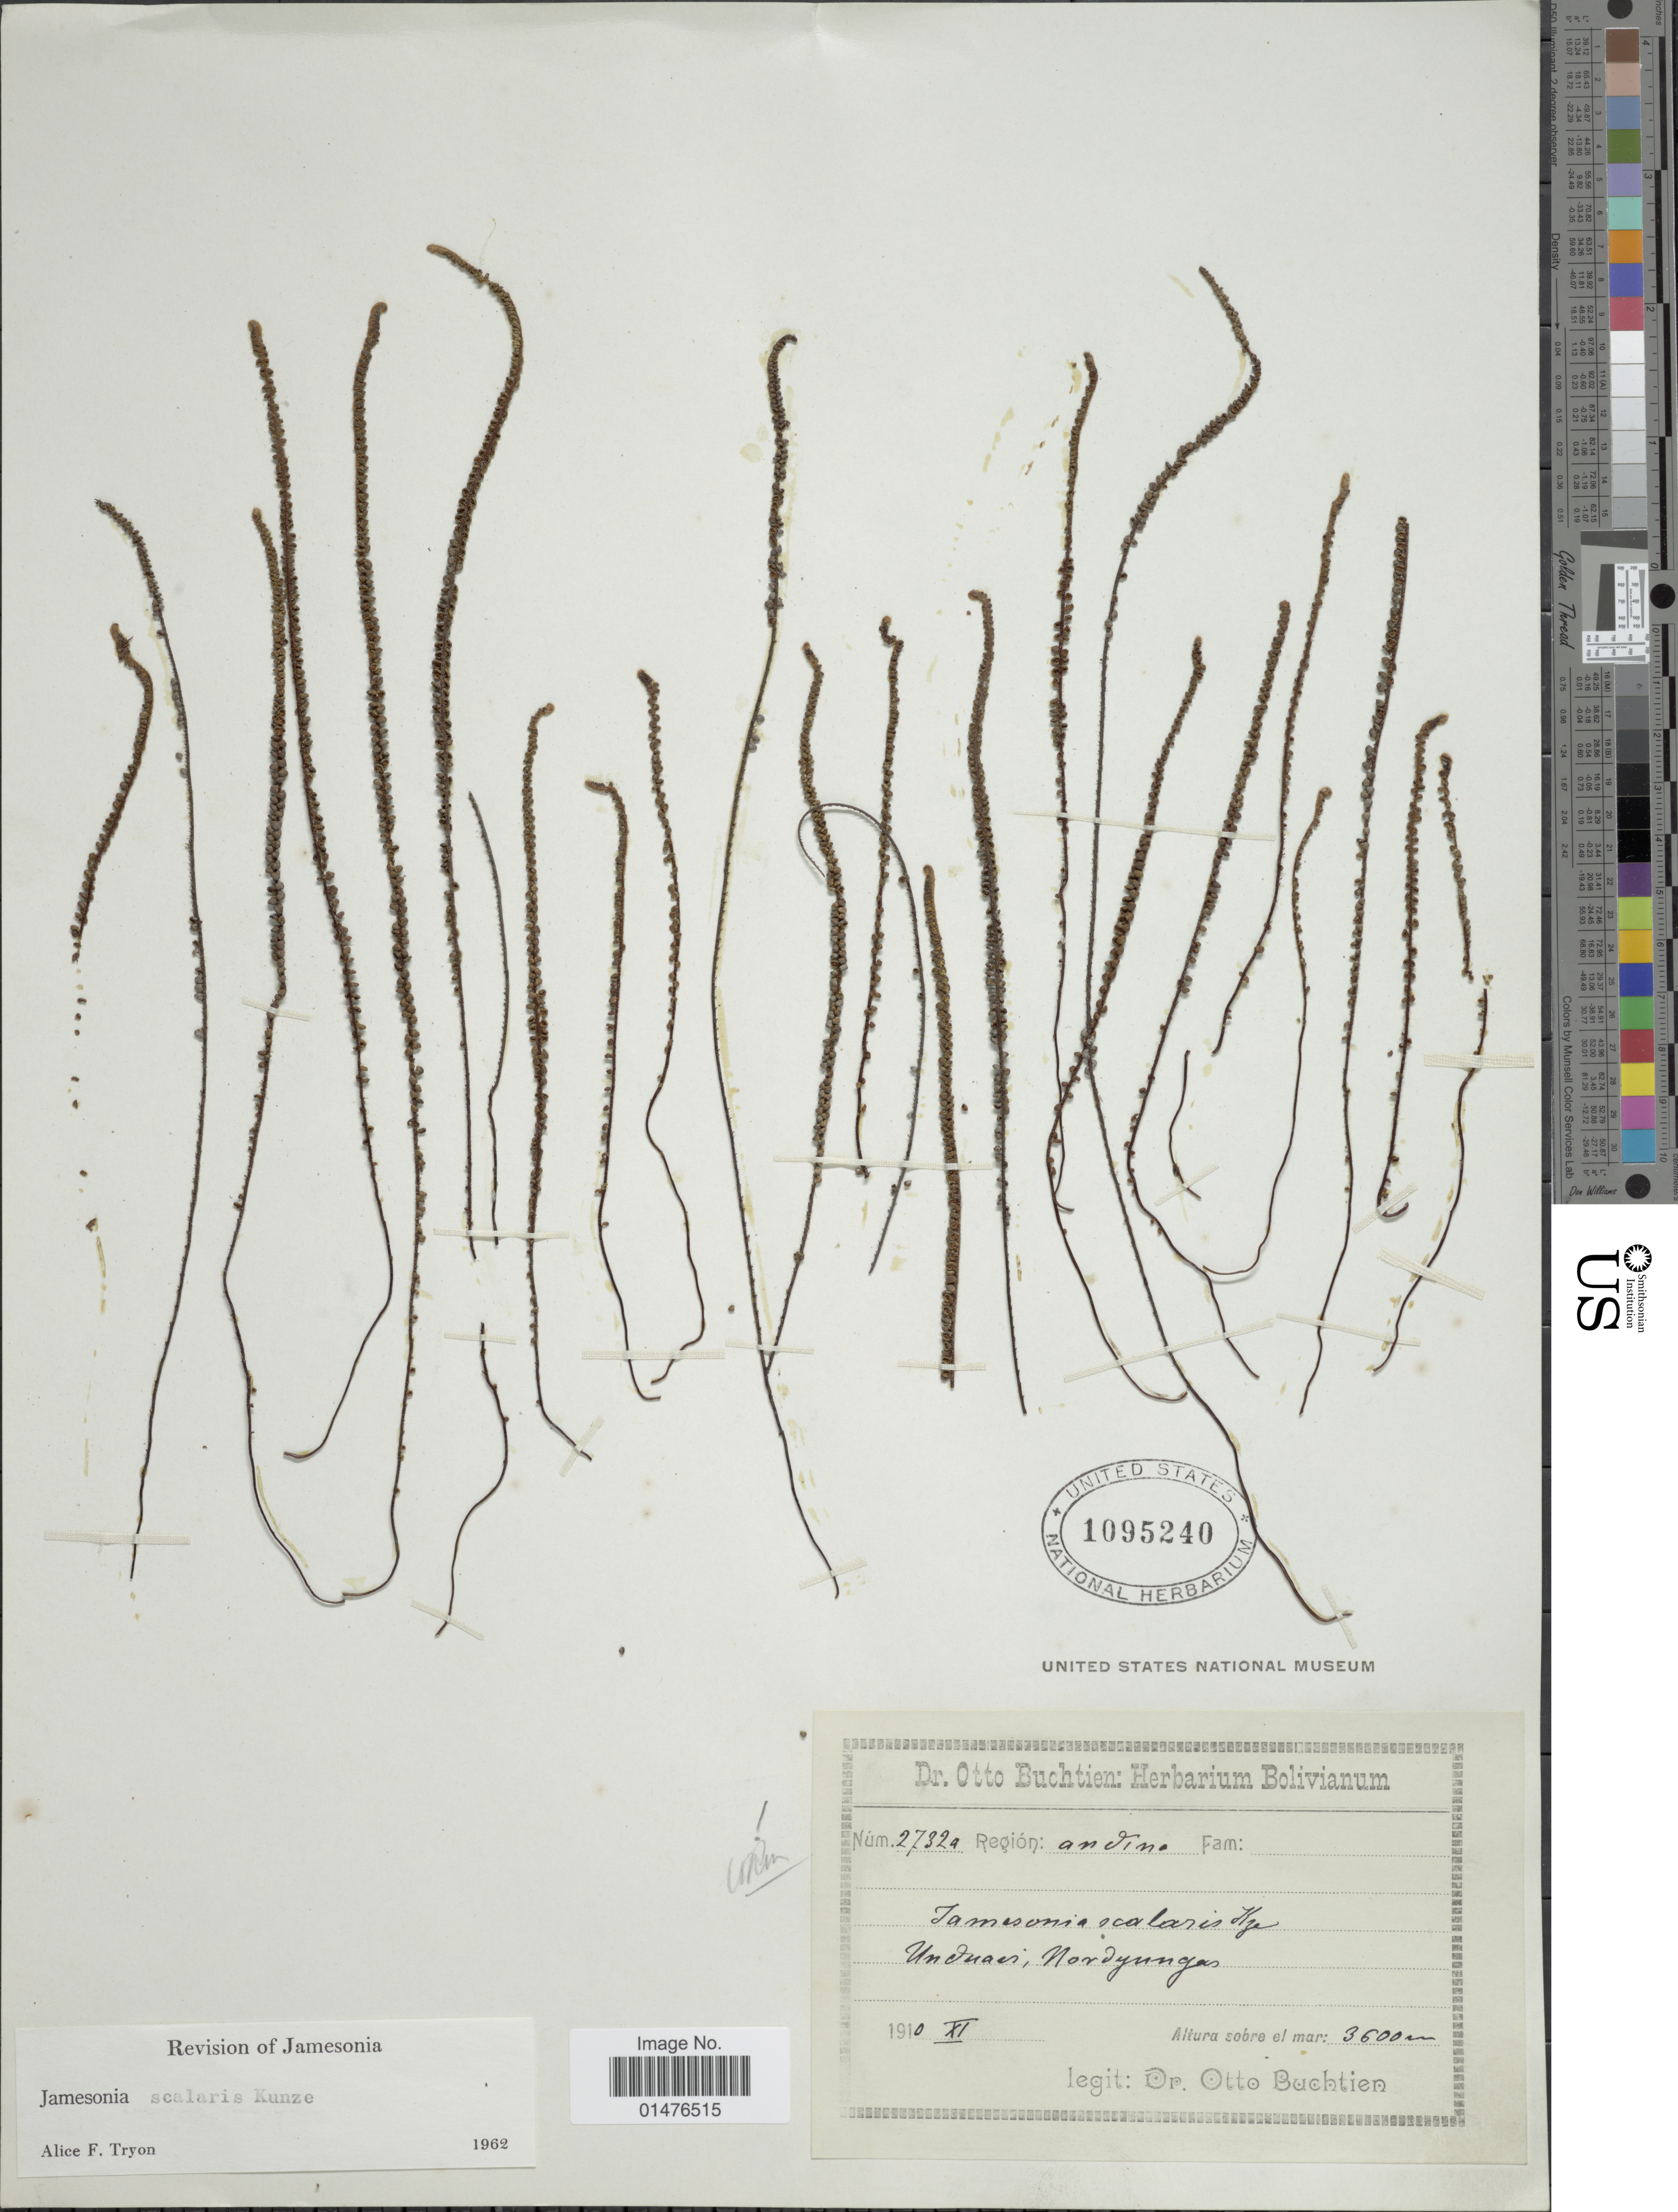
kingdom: Plantae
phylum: Tracheophyta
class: Polypodiopsida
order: Polypodiales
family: Pteridaceae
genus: Jamesonia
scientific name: Jamesonia scalaris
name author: Kunze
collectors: O. Buchtien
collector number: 2732a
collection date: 1910-11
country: Bolivia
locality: Andina. Jamesonia Scalavies Kze Unduavi, Nordyungas.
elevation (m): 3600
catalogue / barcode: US 1095240